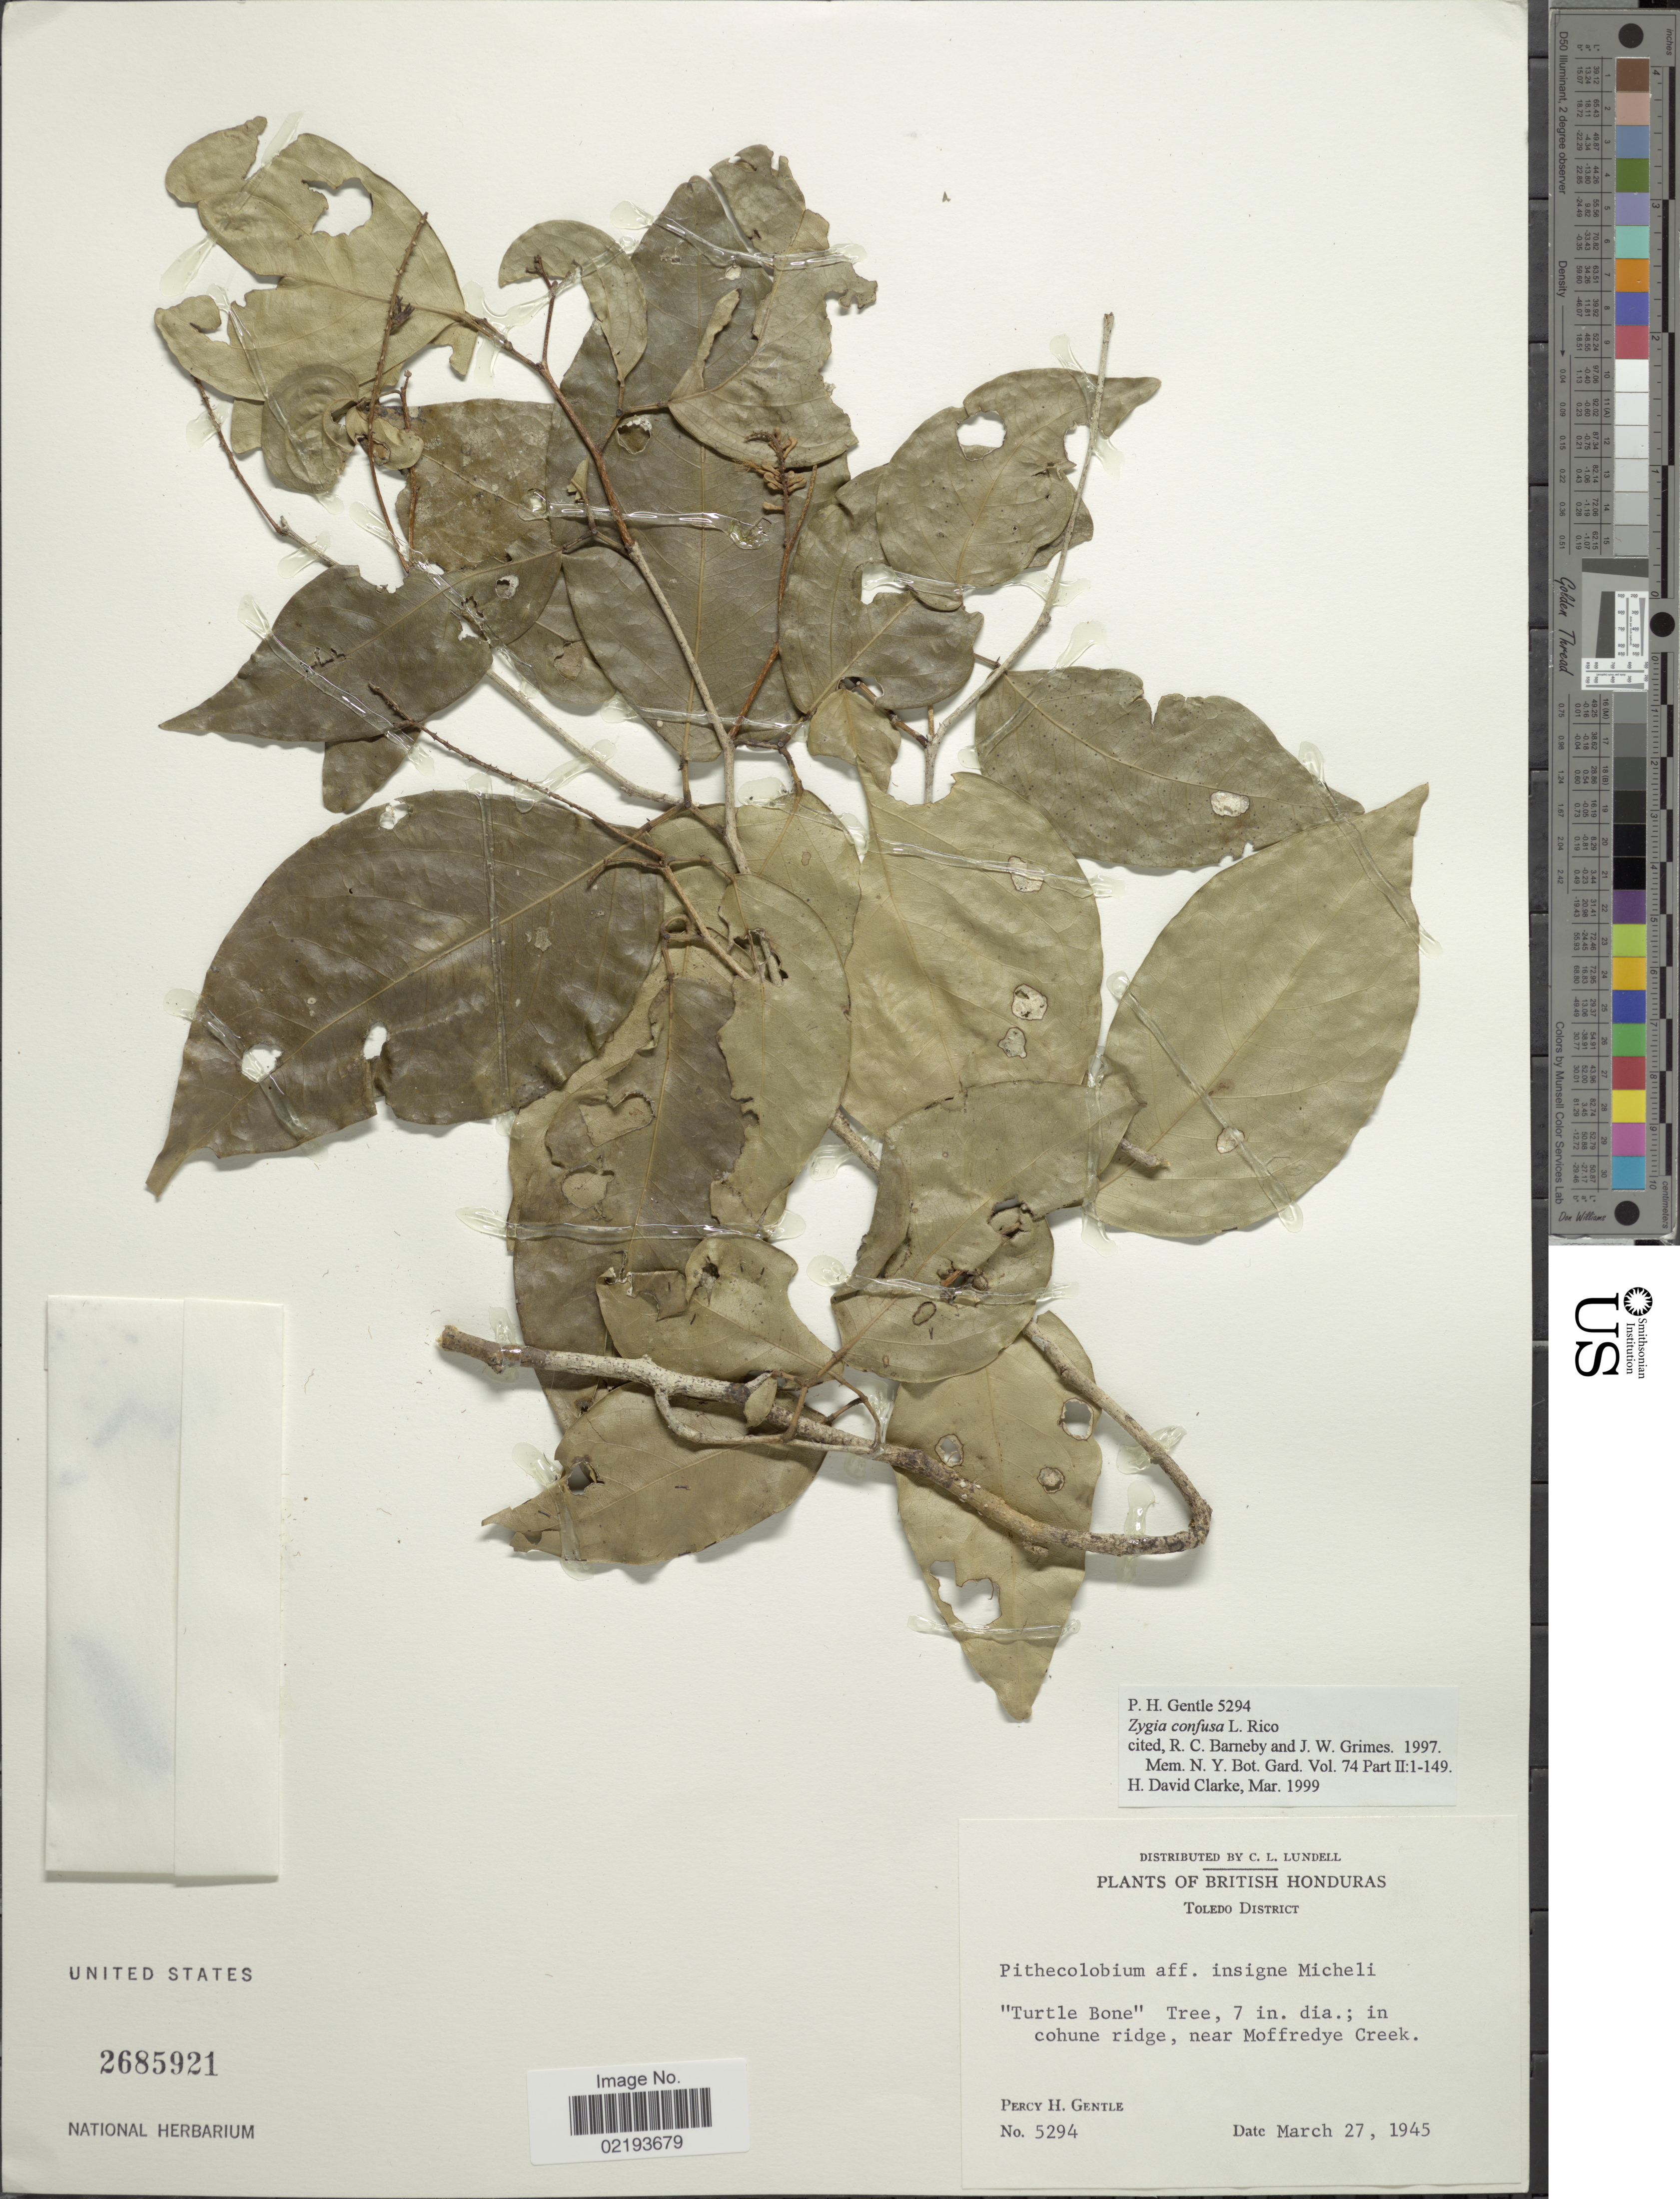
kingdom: Plantae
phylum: Tracheophyta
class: Magnoliopsida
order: Fabales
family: Fabaceae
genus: Zygia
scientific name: Zygia confusa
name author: L. Rico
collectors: P. H. Gentle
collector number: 5294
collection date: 1945-03-27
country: Belize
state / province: Toledo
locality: British Honduras, Toledo District, 'Turtle Bone' in cohune ridge, near Moffredye Creek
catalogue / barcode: US 2685921